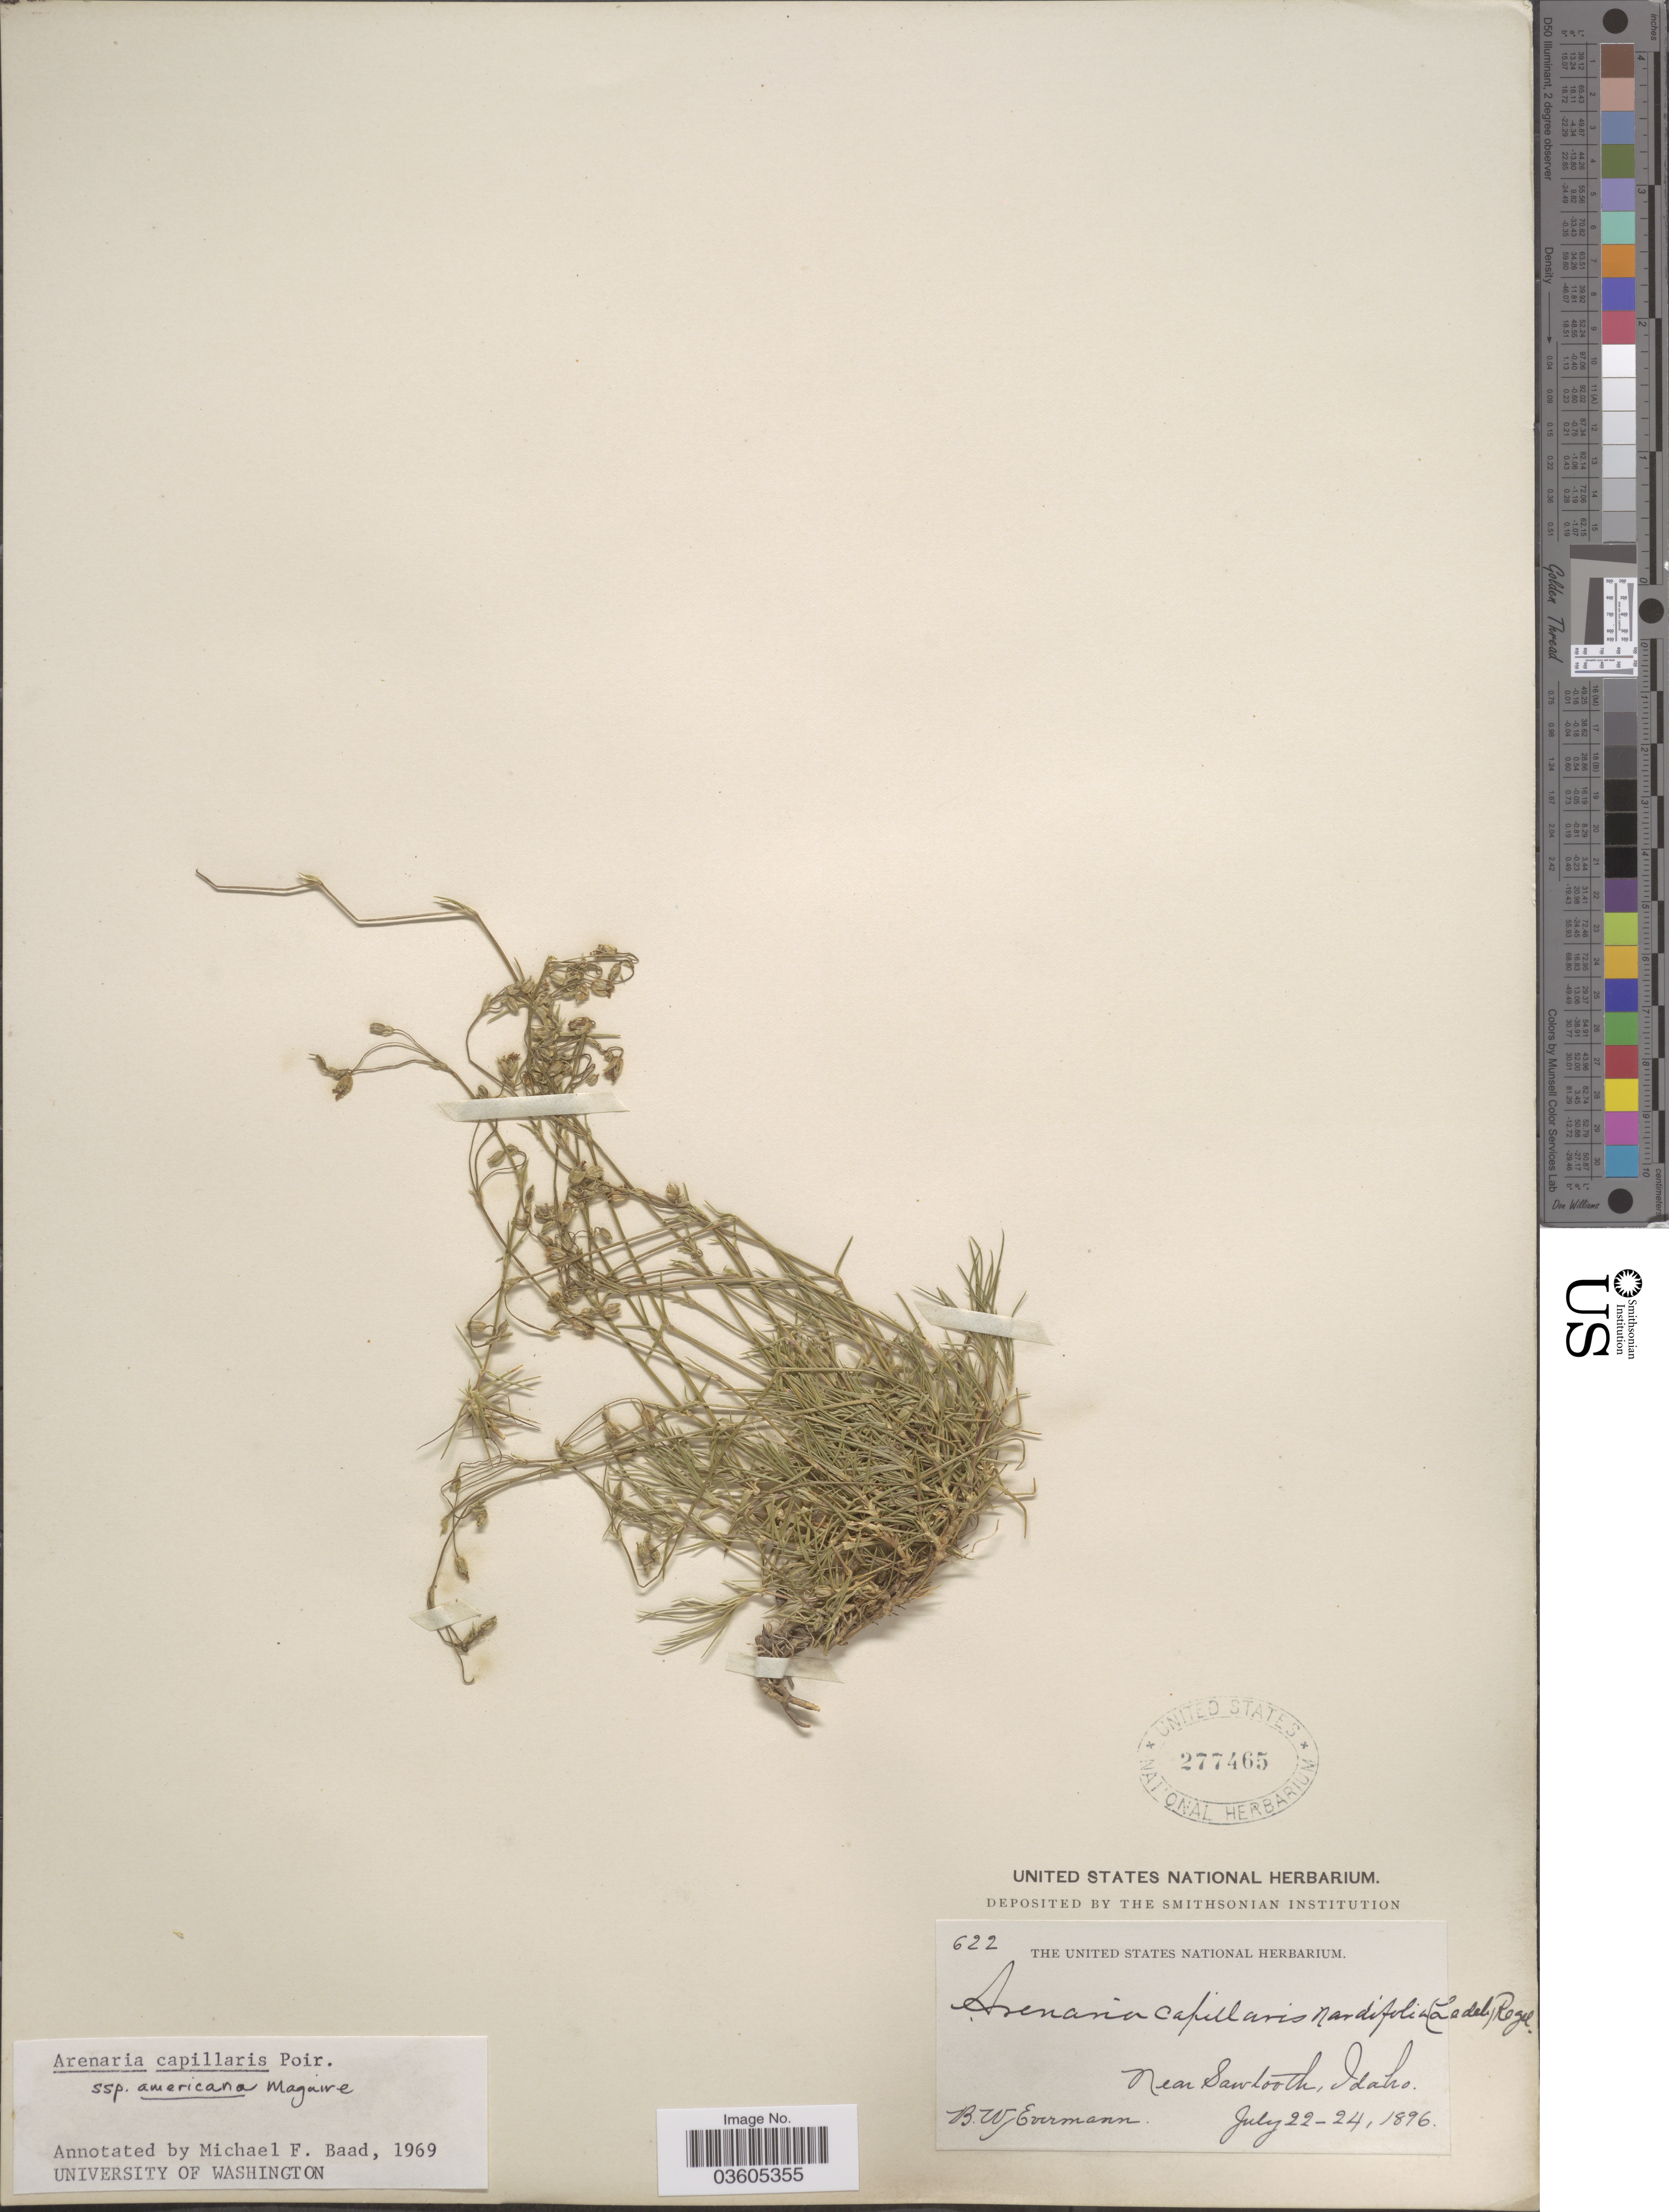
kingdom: Plantae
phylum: Tracheophyta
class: Magnoliopsida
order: Caryophyllales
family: Caryophyllaceae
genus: Eremogone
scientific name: Eremogone capillaris var. americana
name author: (Maguire) R.L. Hartm. & Rabeler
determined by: U.S. National Herbarium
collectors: B. W. Evermann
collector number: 622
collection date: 1896-07-22/1896-07-24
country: United States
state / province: Idaho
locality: Near Sawtooth.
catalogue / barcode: US 277465